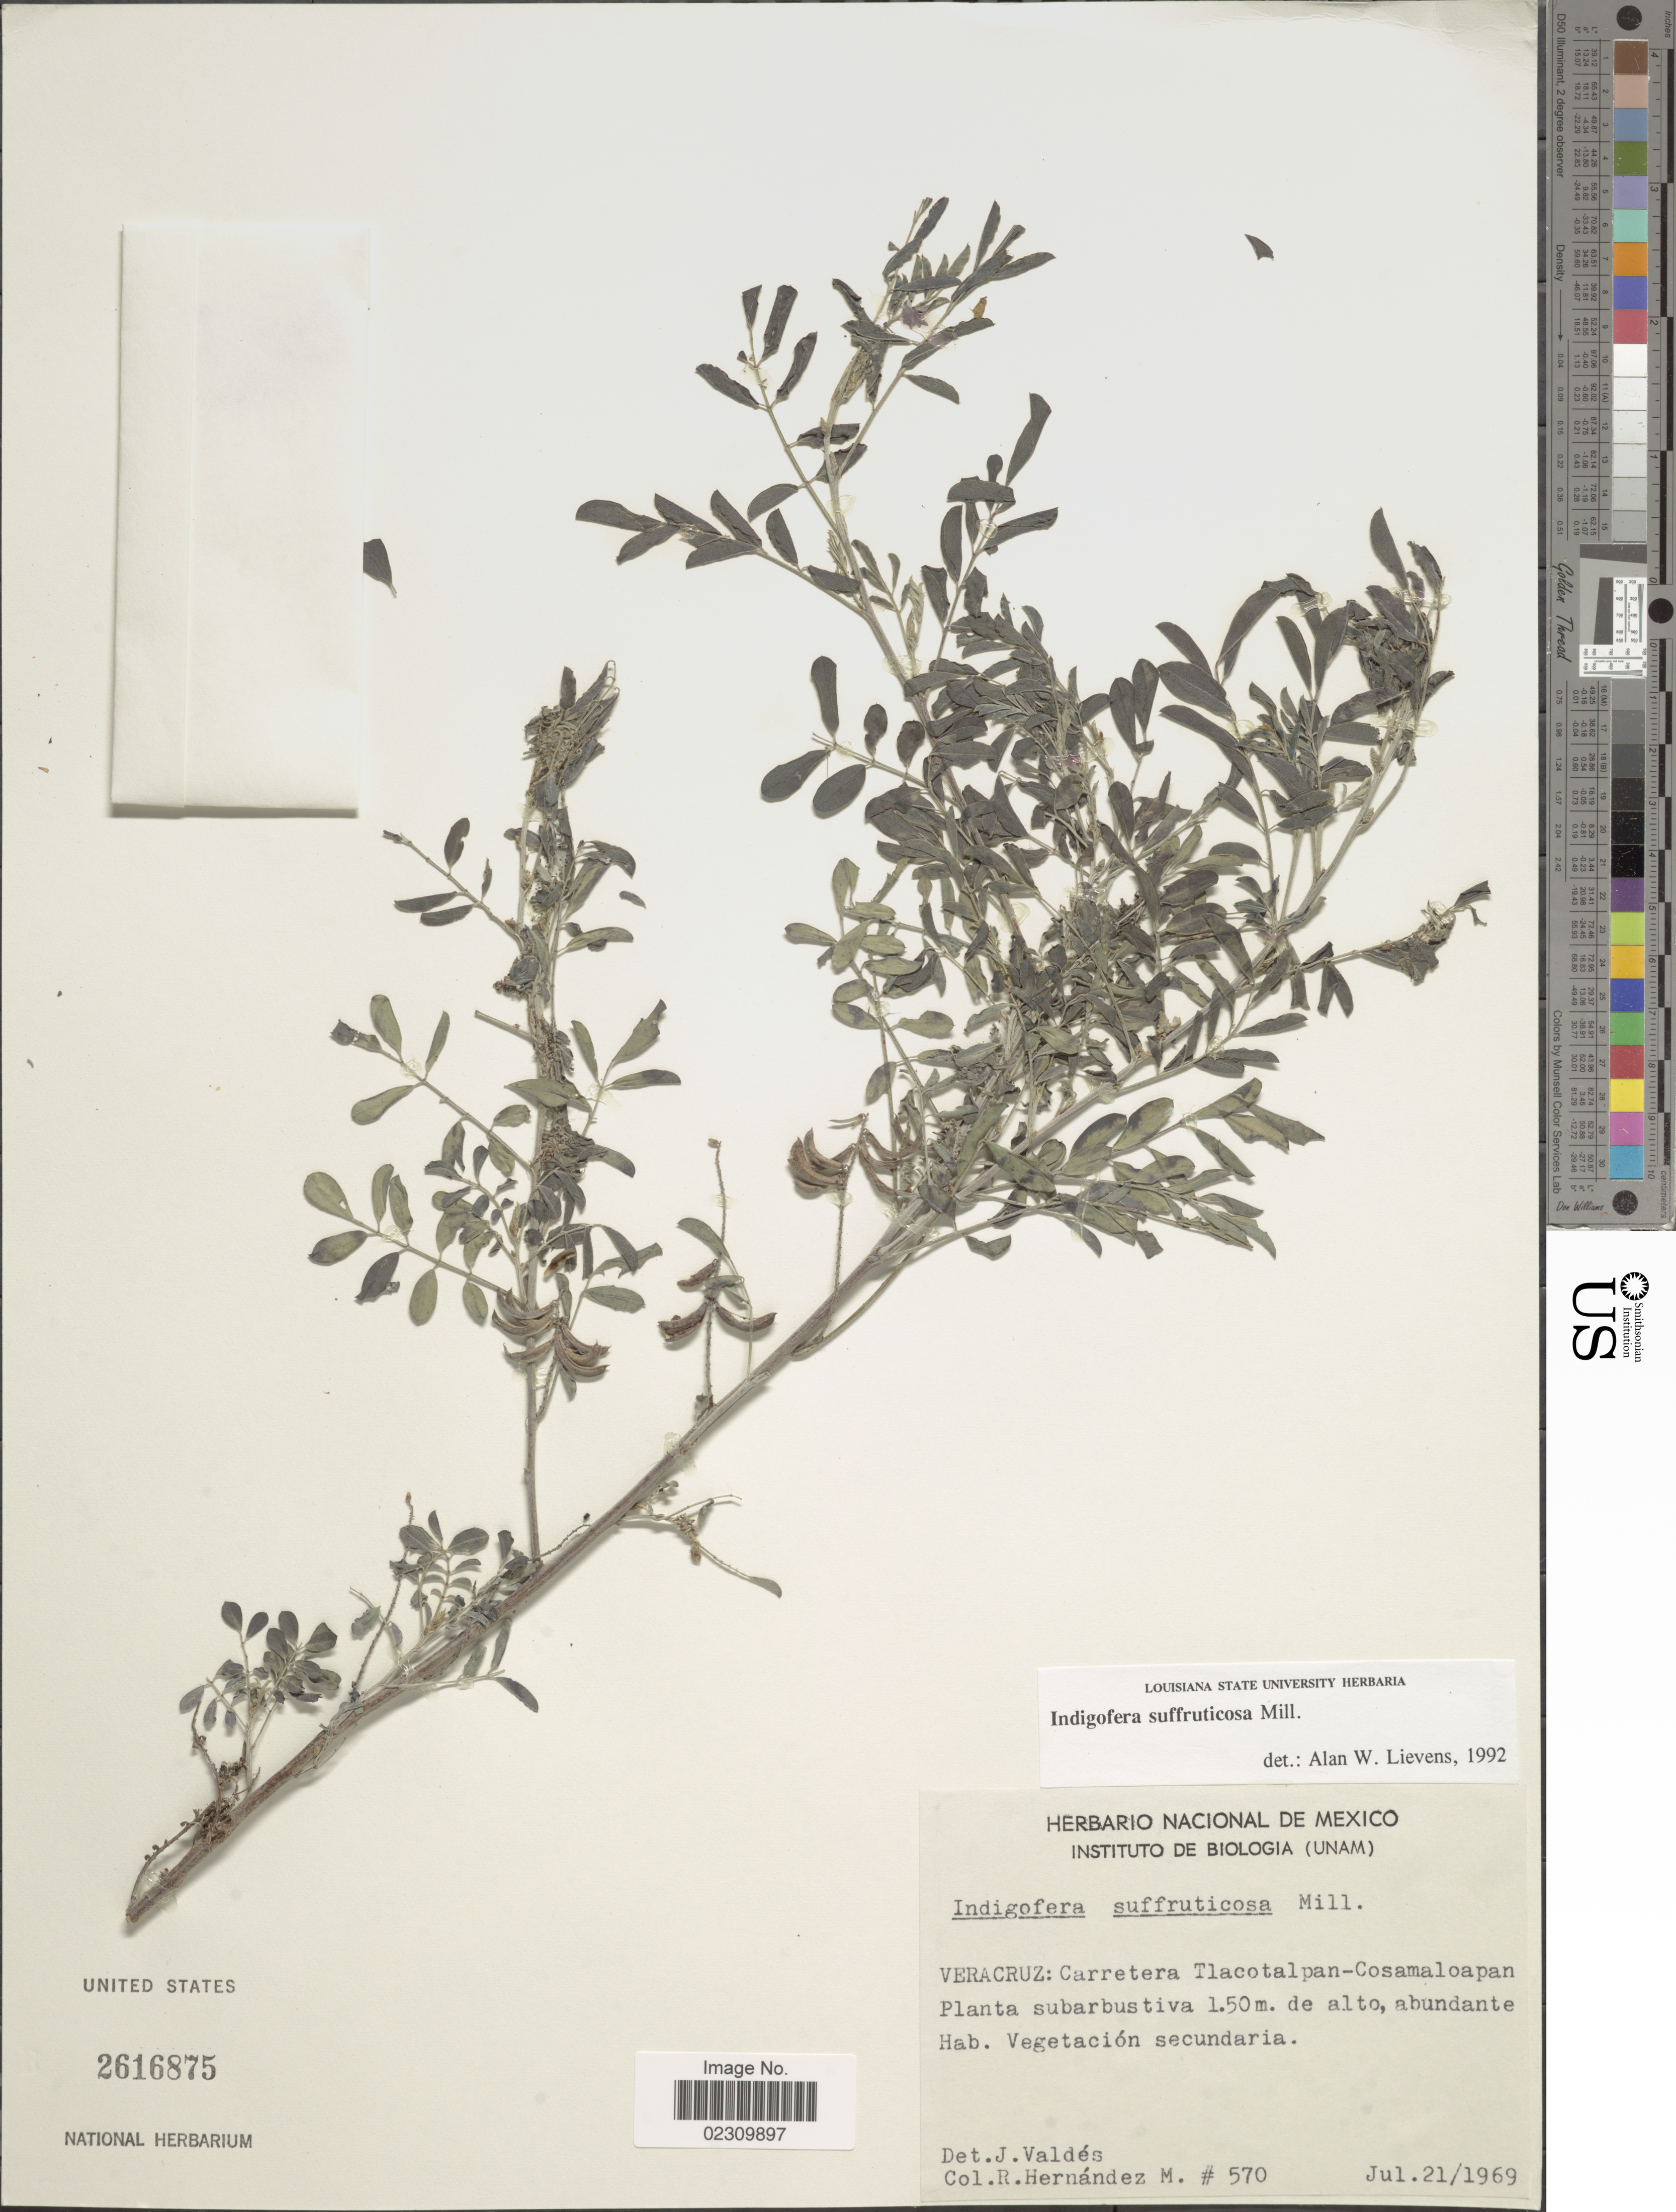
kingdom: Plantae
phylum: Tracheophyta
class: Magnoliopsida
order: Fabales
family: Fabaceae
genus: Indigofera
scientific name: Indigofera suffruticosa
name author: Mill.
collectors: R. Hernández M.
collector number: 570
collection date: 1969-07-21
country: Mexico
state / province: Veracruz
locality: Carretera Tlacotalpan-Cosamaloapan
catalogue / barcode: US 2616875